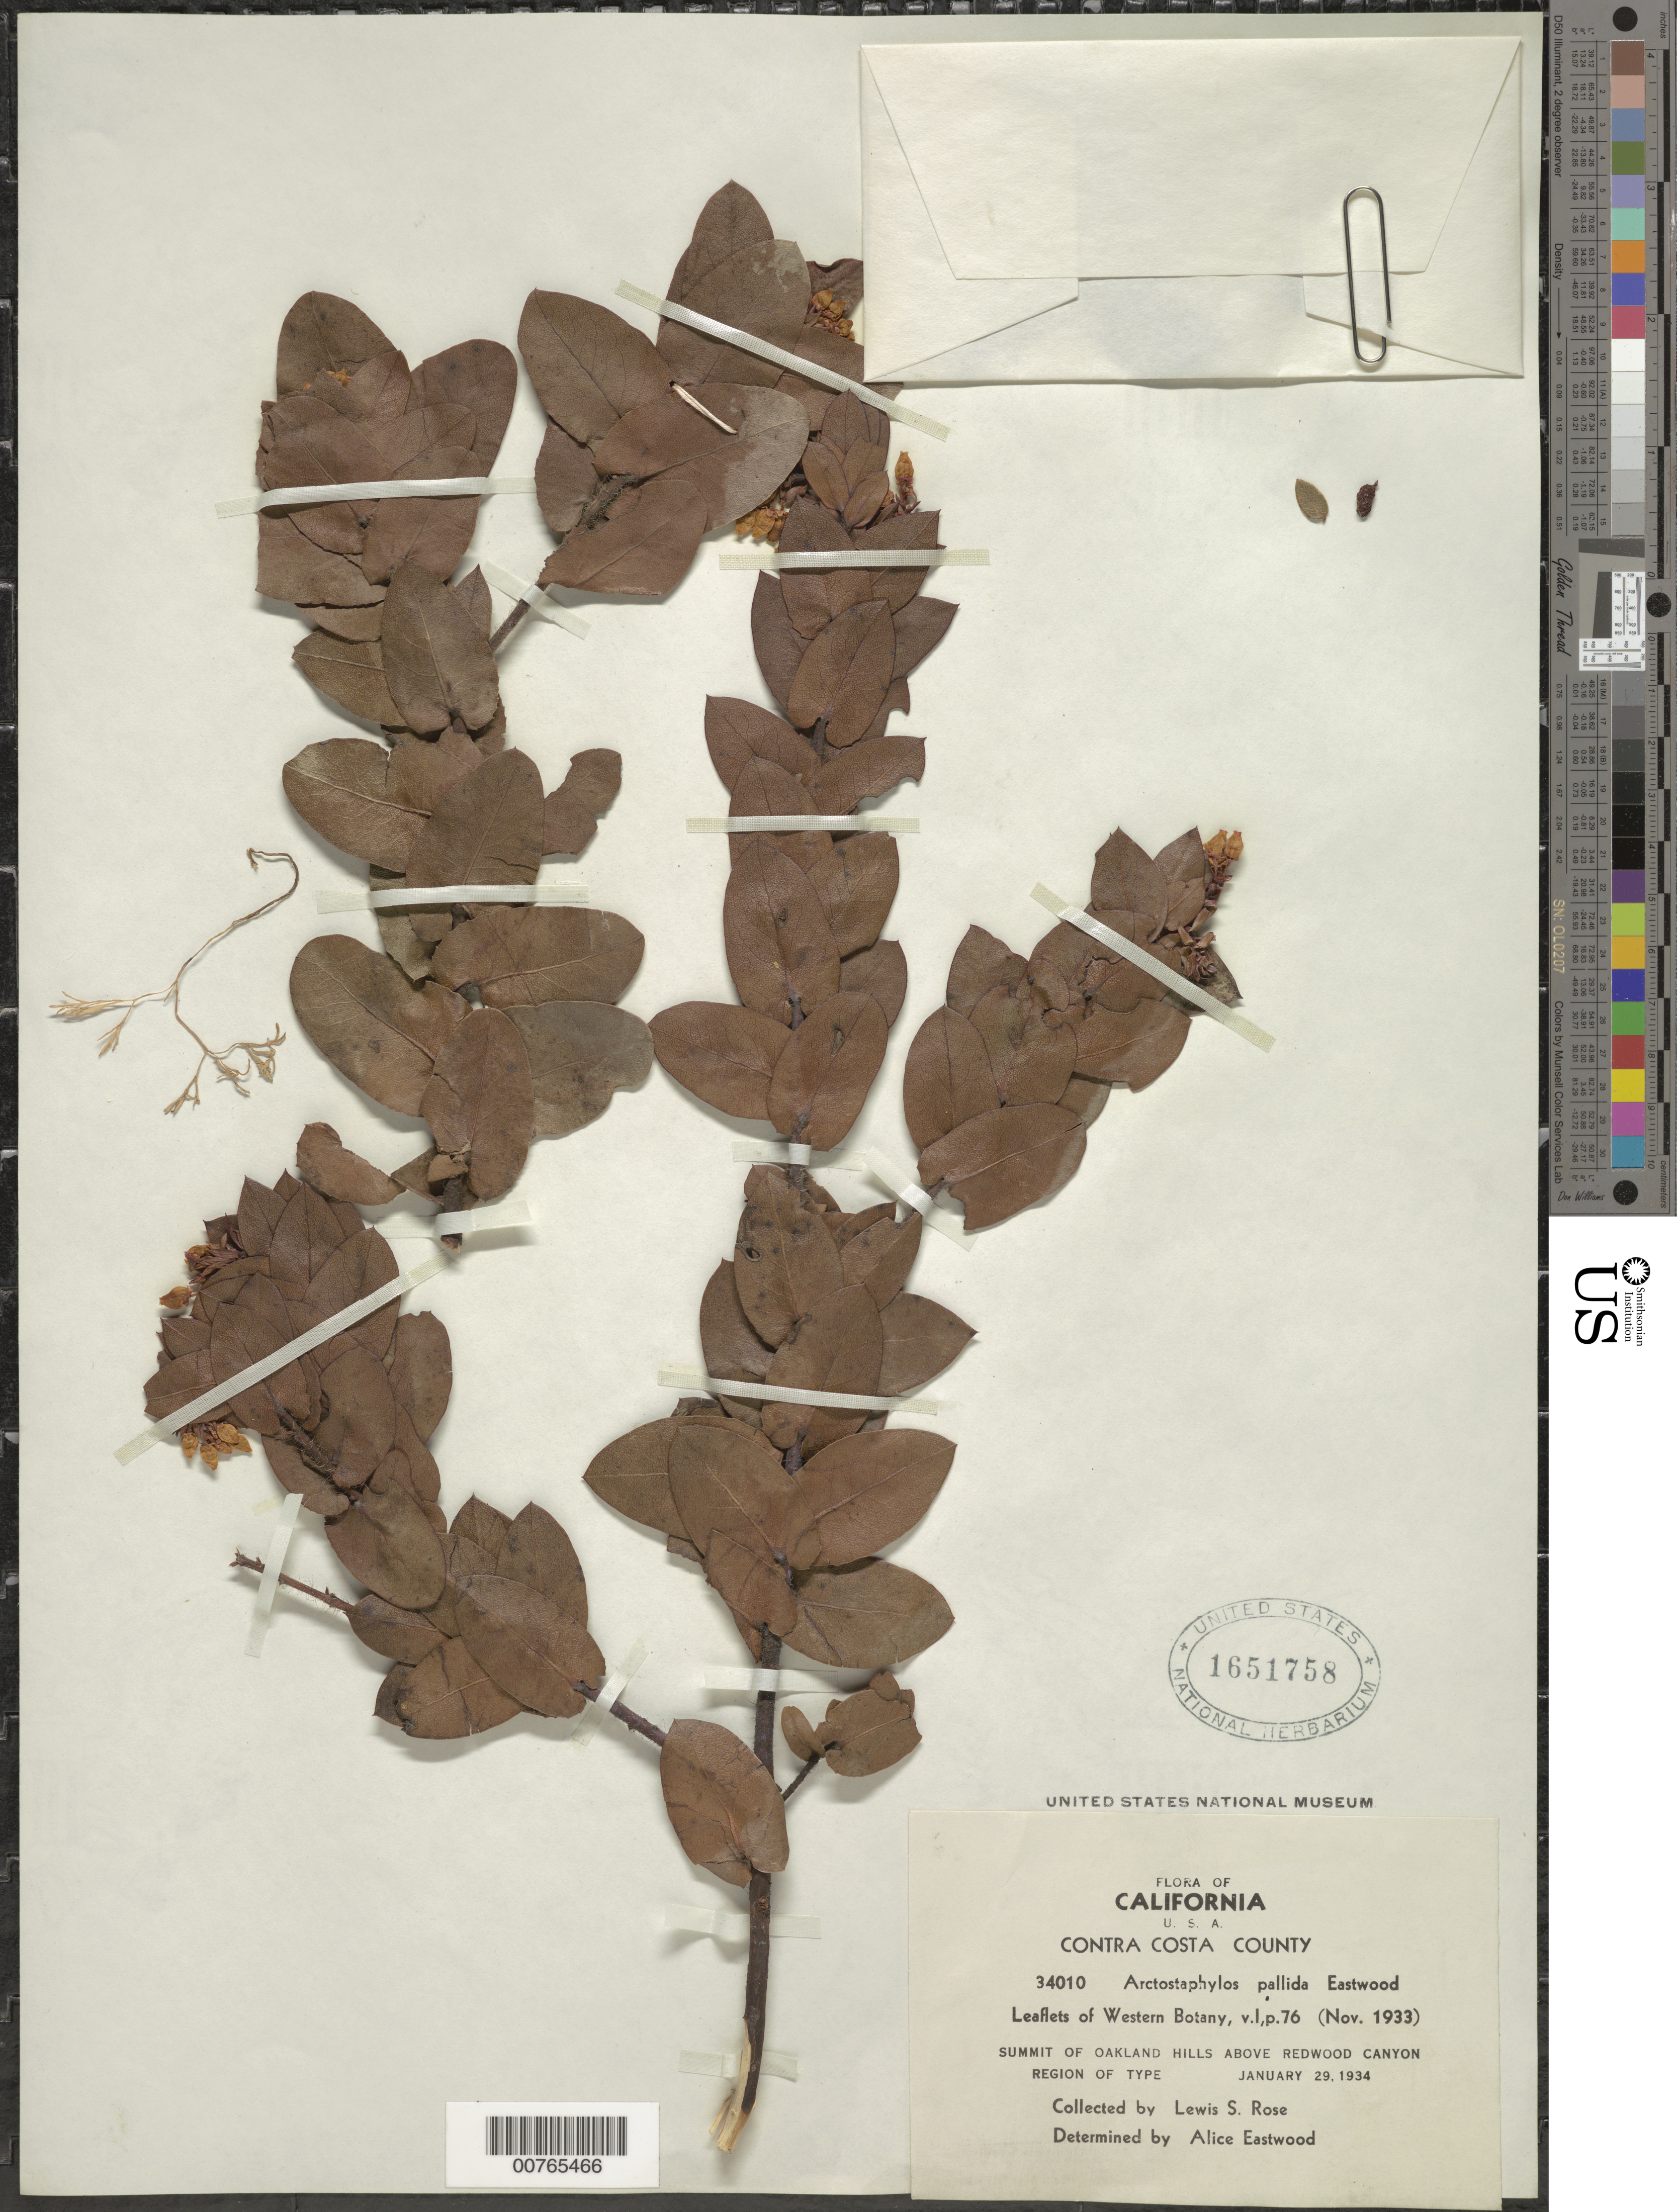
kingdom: Plantae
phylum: Tracheophyta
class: Magnoliopsida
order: Ericales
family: Ericaceae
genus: Arctostaphylos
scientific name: Arctostaphylos pallida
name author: Eastw.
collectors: L. S. Rose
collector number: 34010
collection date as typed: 29 Jan 1934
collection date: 1934-01-29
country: United States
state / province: California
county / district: Contra Costa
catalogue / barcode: US 1651758